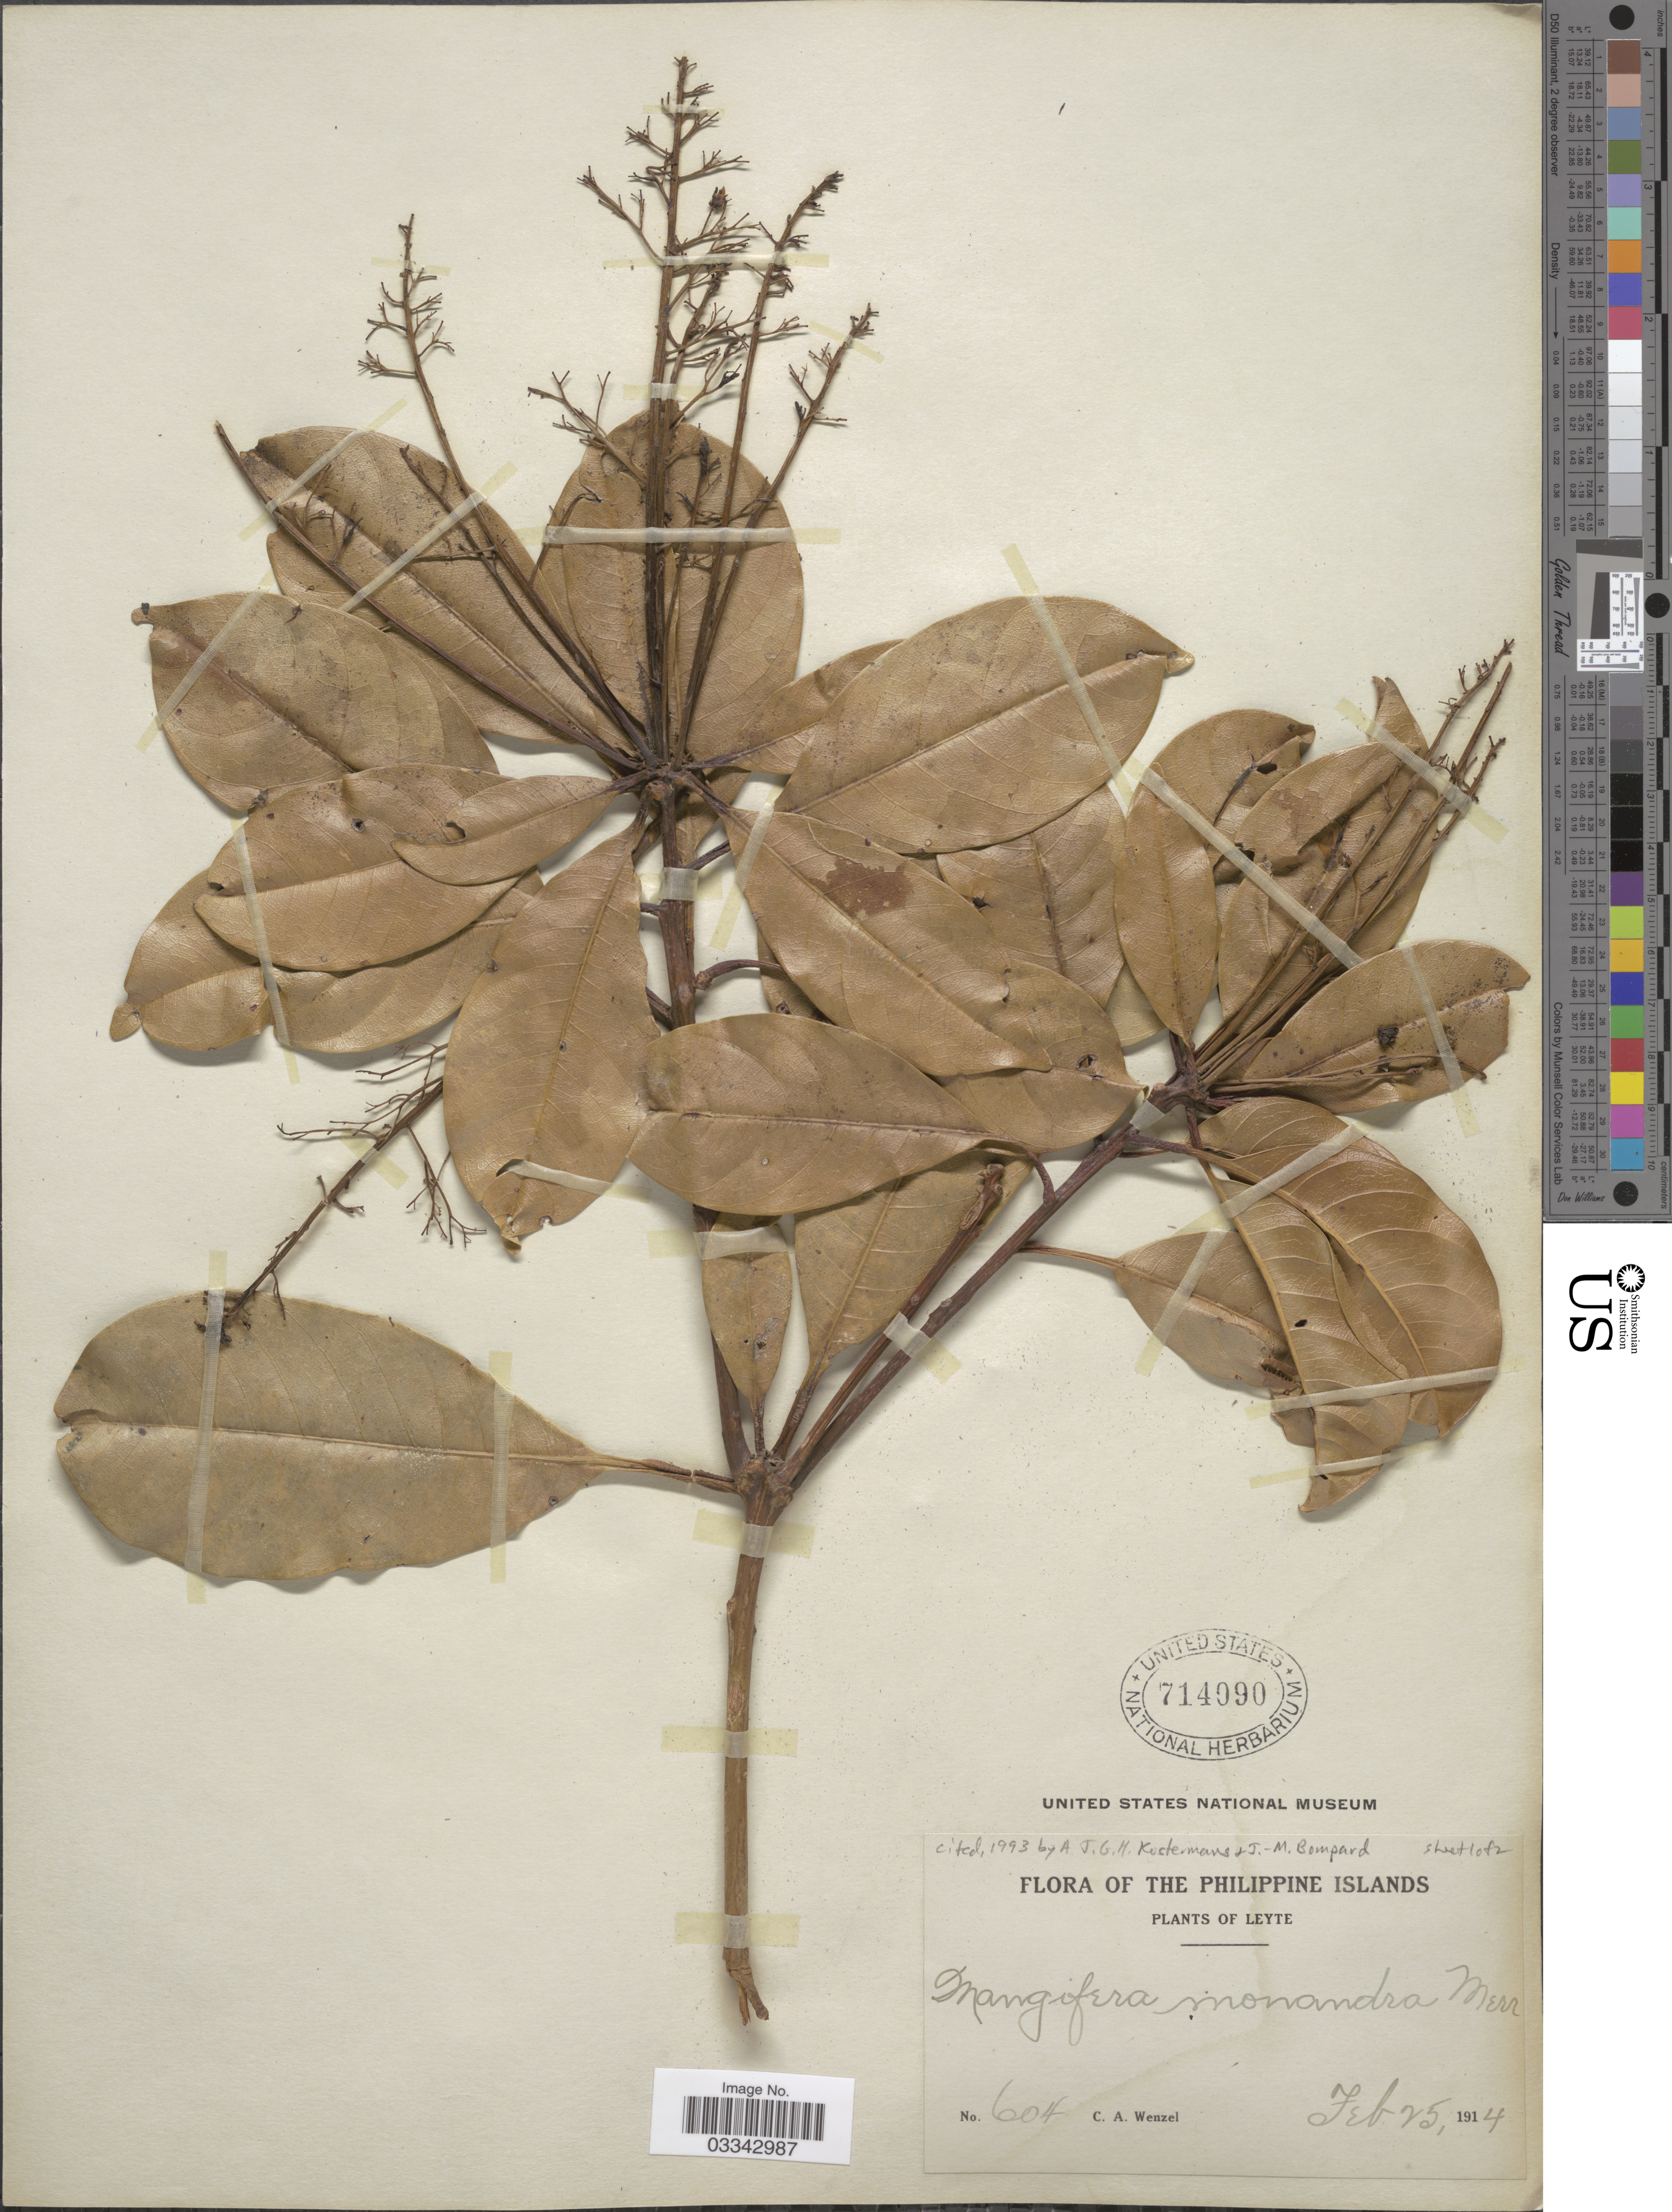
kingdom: Plantae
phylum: Tracheophyta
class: Magnoliopsida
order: Sapindales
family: Anacardiaceae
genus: Mangifera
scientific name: Mangifera monandra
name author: Merr.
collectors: C. Wenzel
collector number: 604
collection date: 1914-02-25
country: Philippines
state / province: Eastern Visayas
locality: The Philippine Islands. Leyte.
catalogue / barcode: US 714090